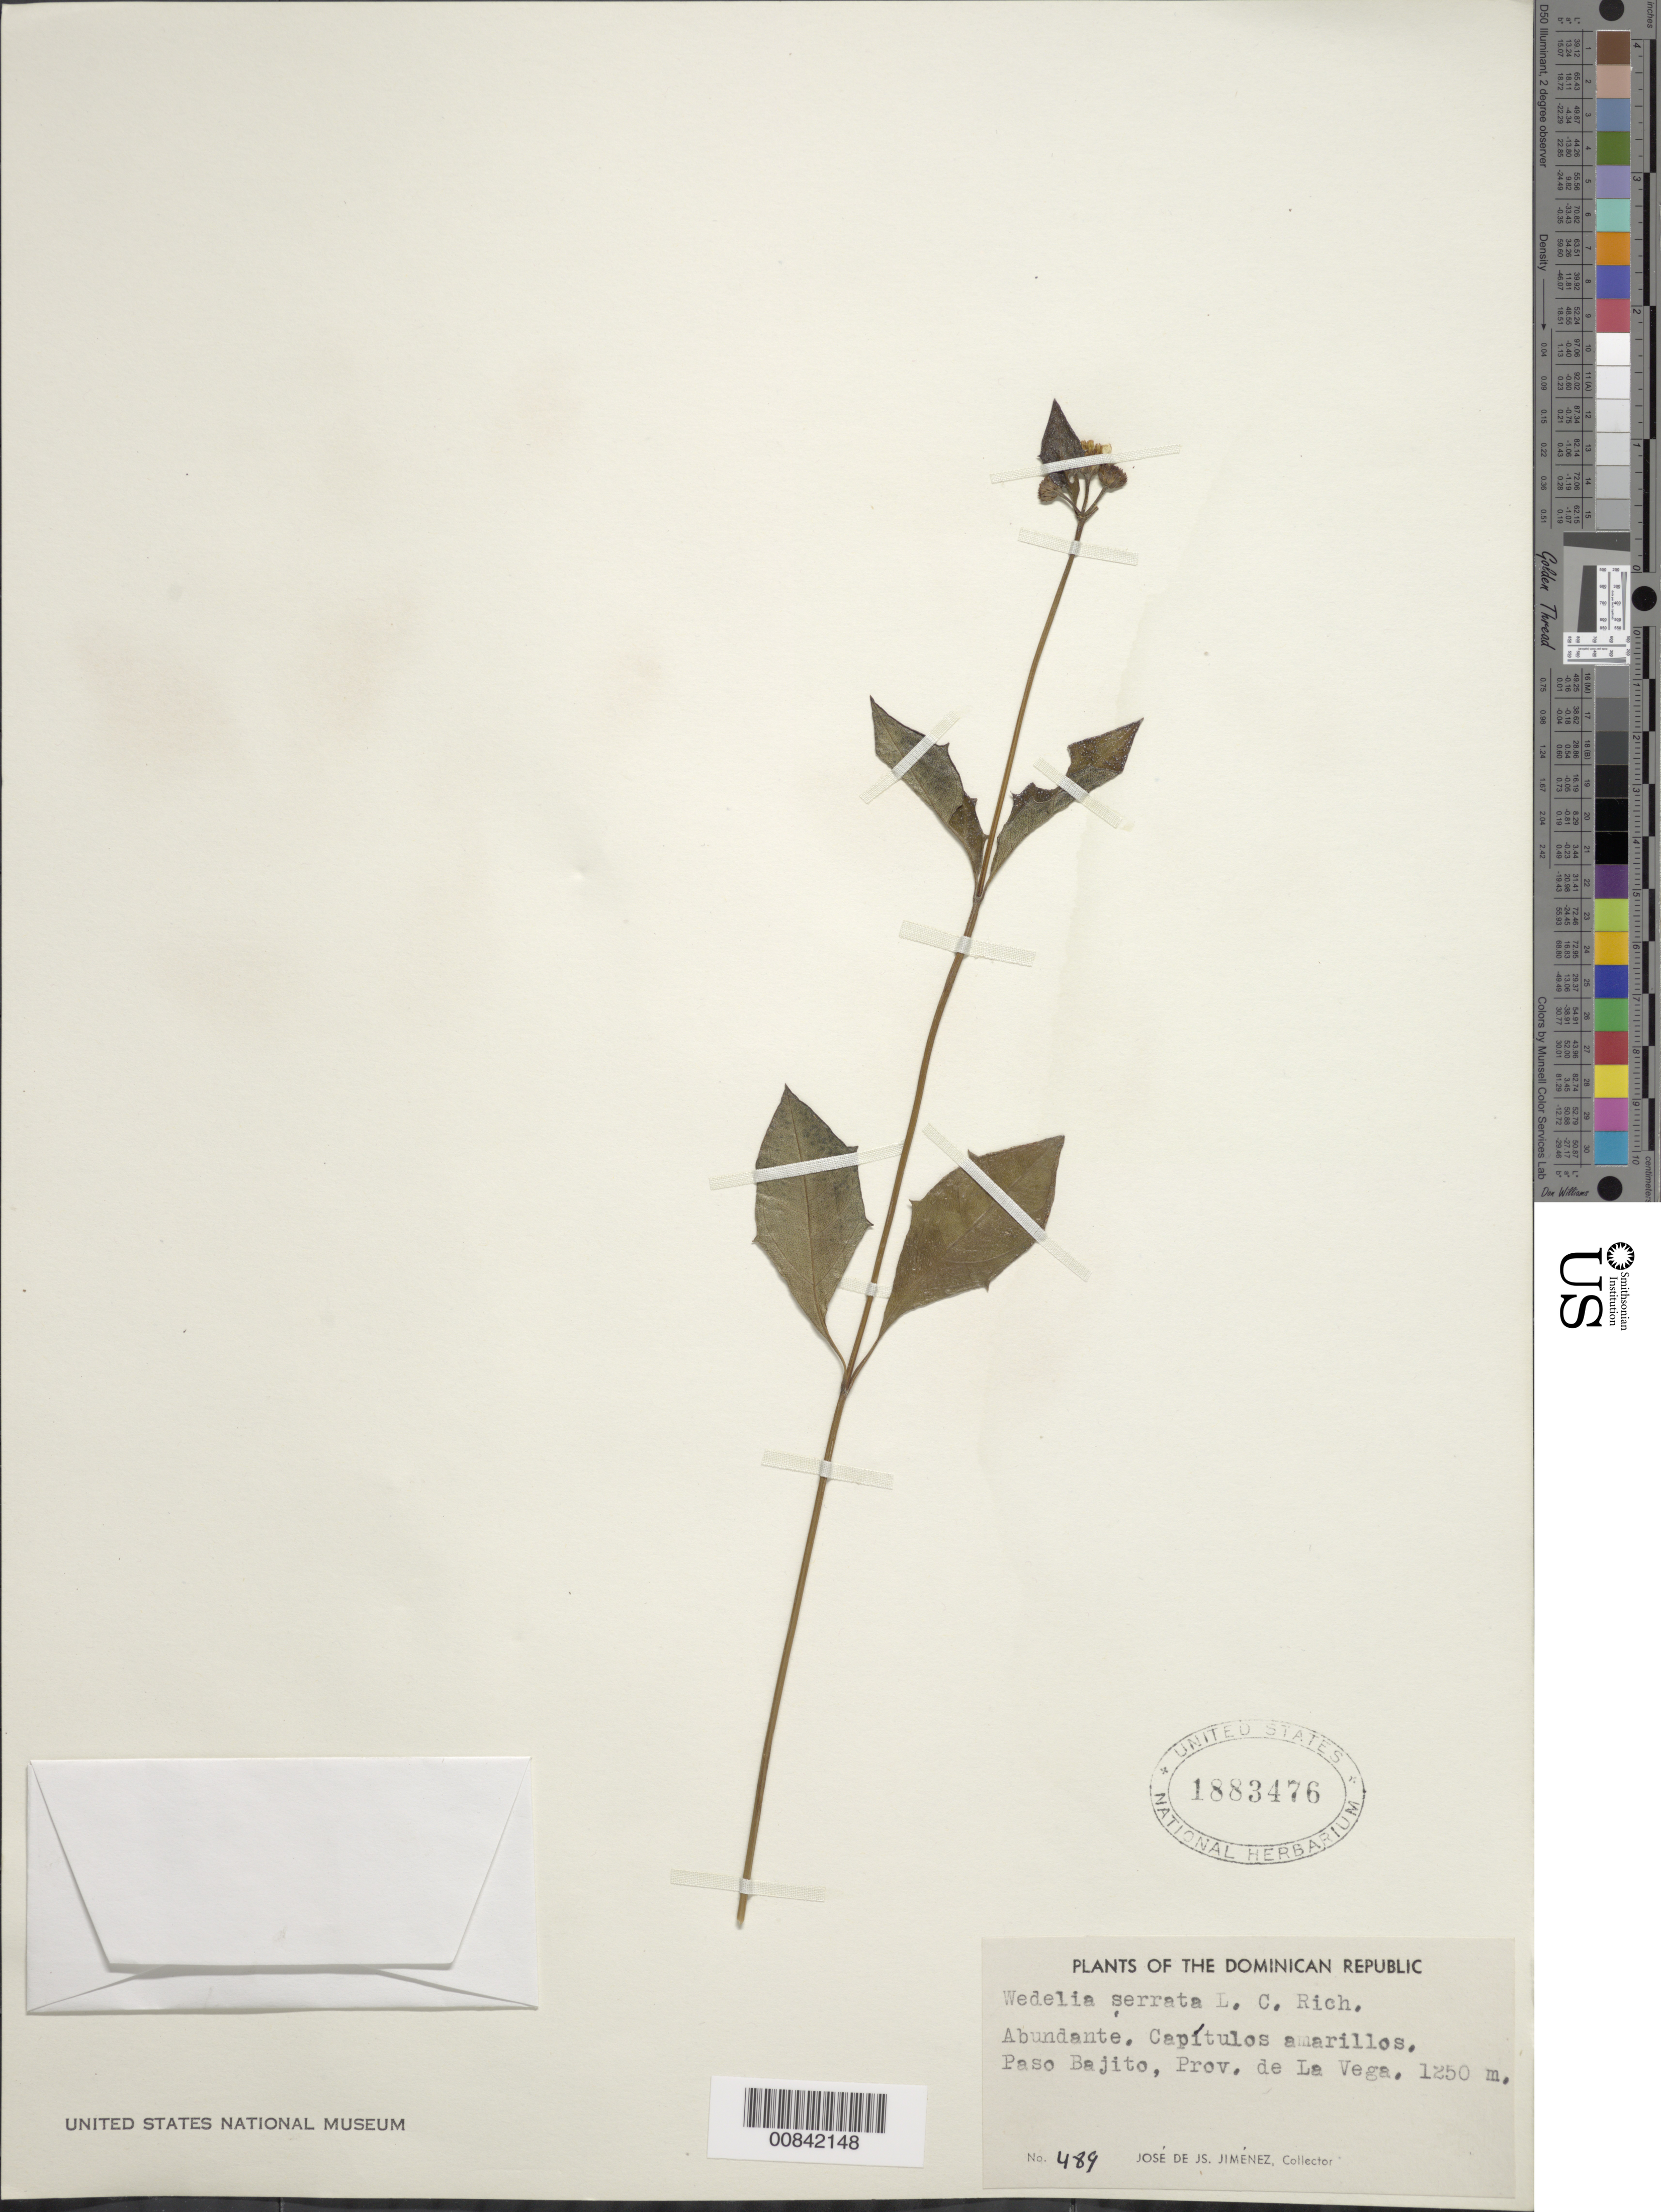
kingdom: Plantae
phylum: Tracheophyta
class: Magnoliopsida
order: Asterales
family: Asteraceae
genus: Wedelia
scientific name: Wedelia serrata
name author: Rich.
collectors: J. J. Jiménez Almonte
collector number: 489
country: Dominican Republic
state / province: La Vega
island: Hispaniola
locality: Paso Bajito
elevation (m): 1250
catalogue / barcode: US 1883476